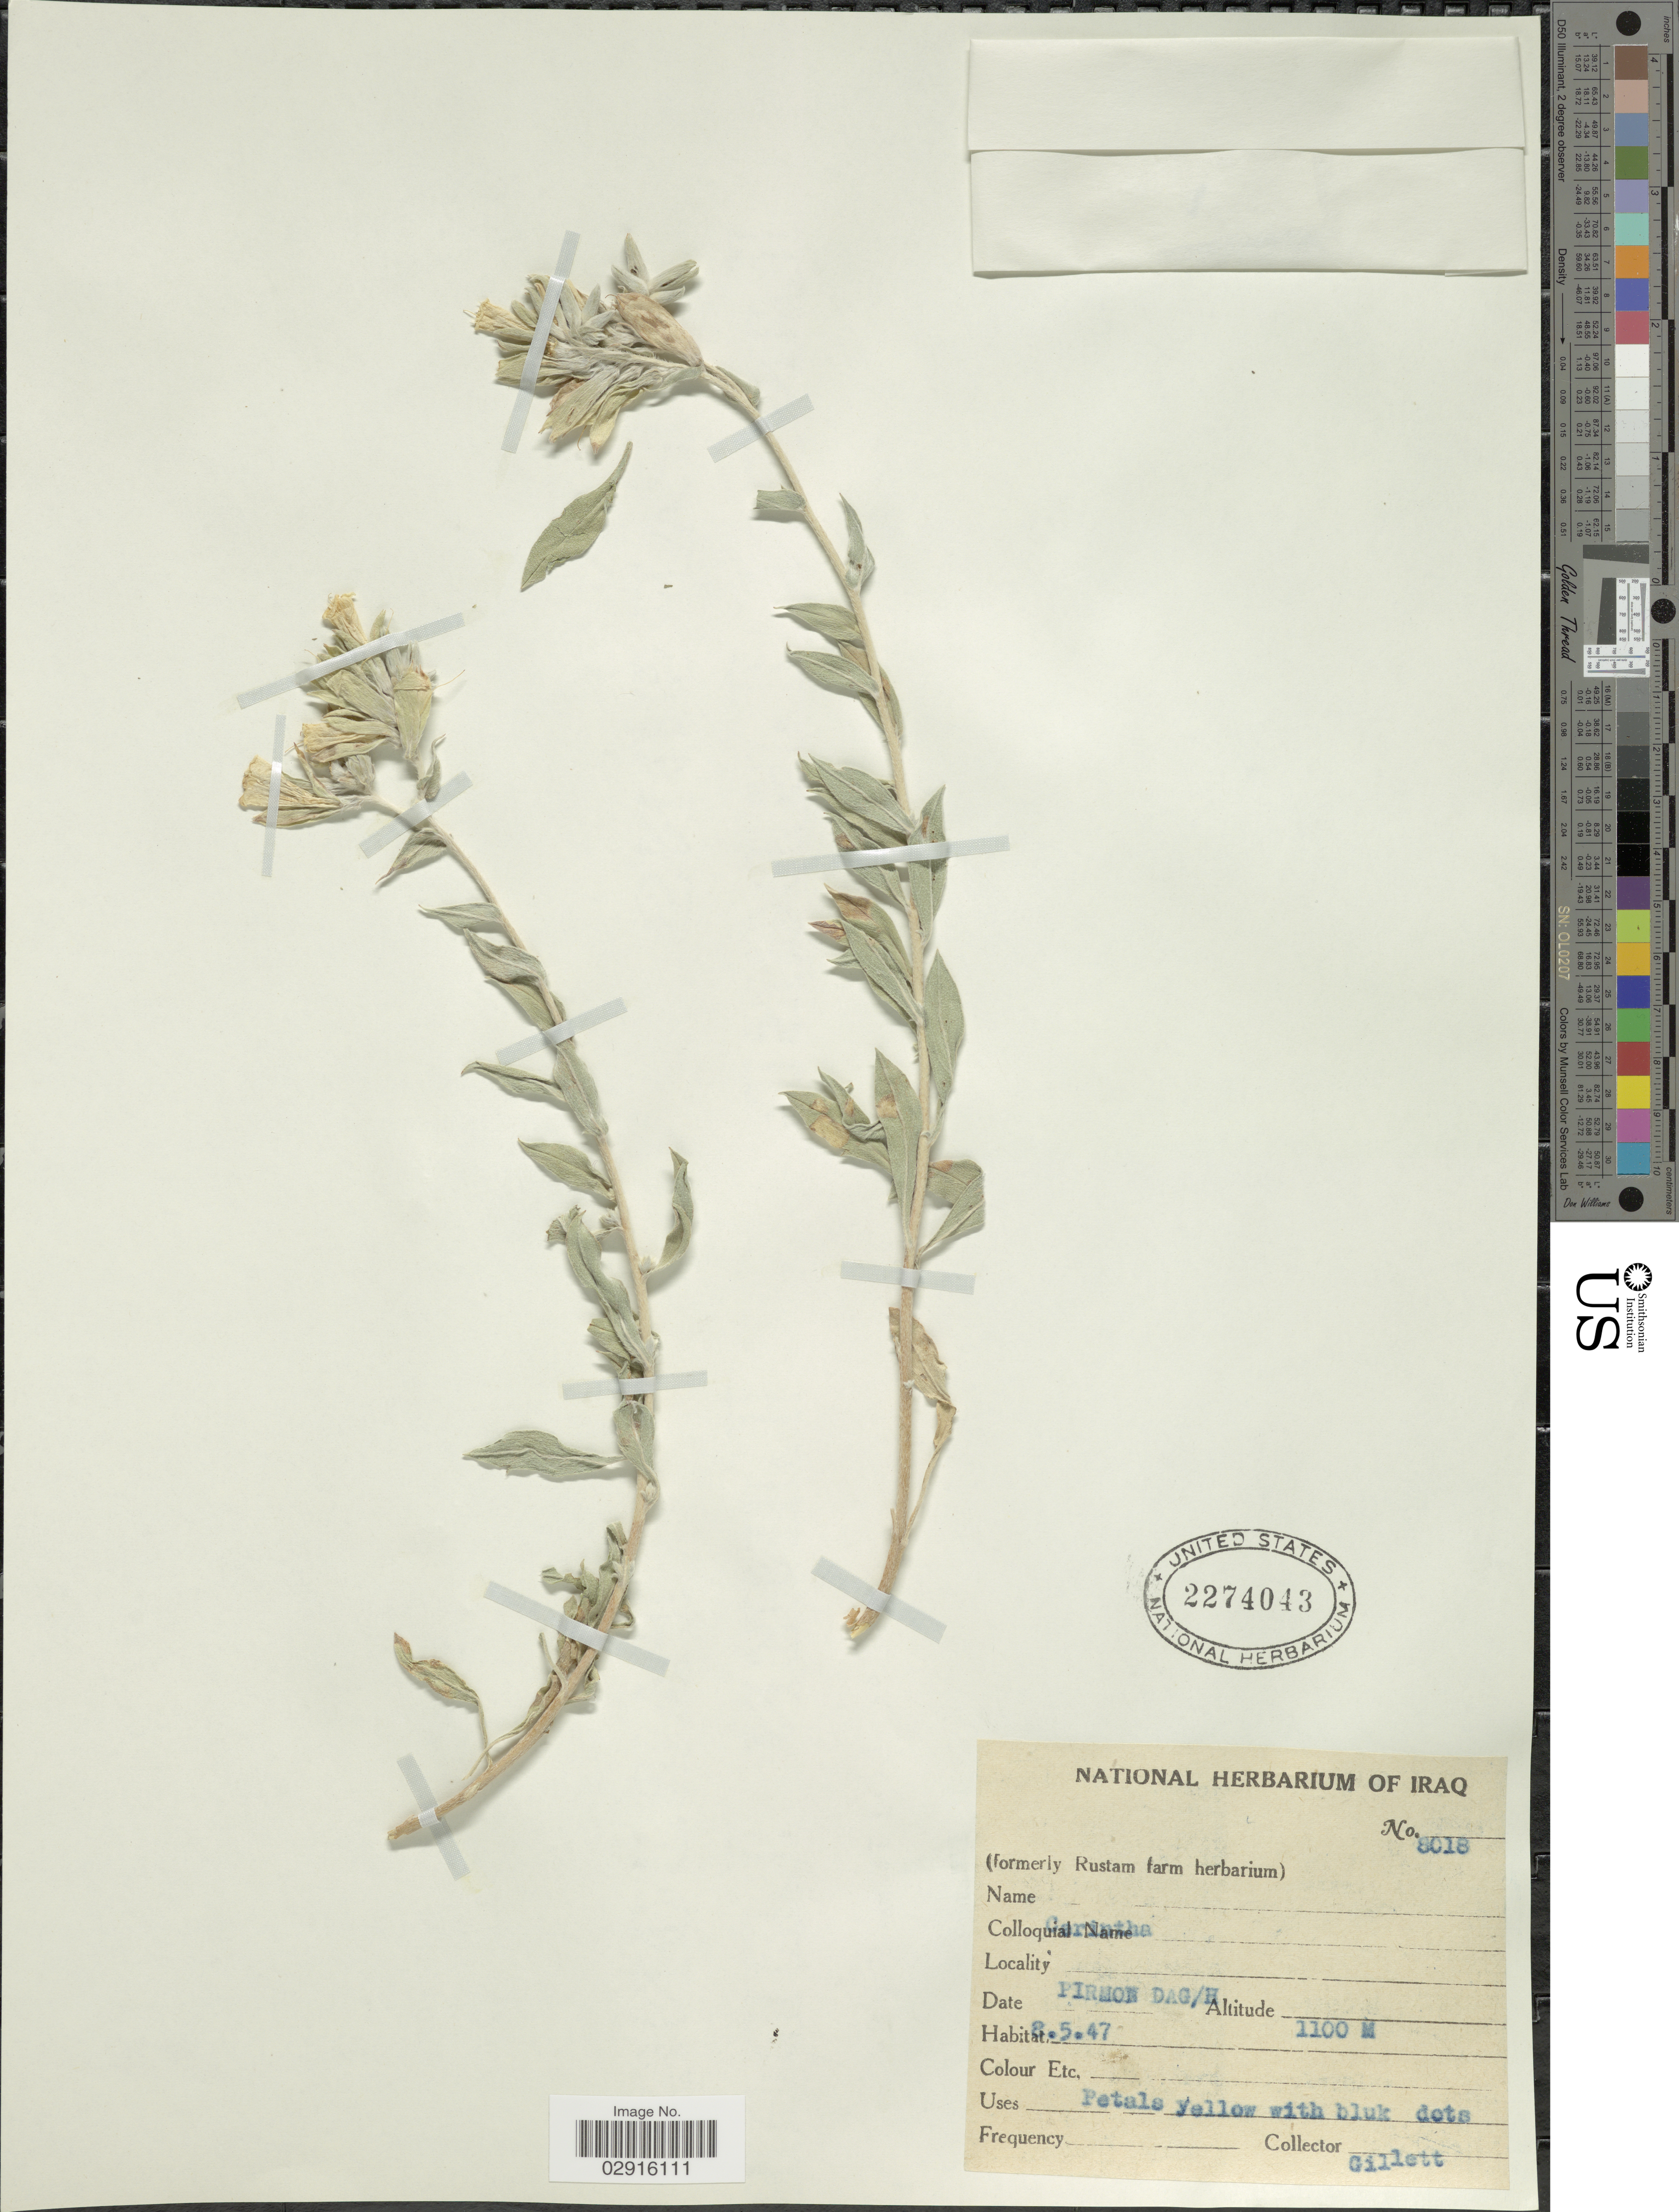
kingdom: Plantae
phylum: Tracheophyta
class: Magnoliopsida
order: Boraginales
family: Boraginaceae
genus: Cerinthe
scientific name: Cerinthe sp.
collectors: Gillett, --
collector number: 8018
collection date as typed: Transcribed d/m/y: 8/5/47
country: Iraq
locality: Pirmon Dag/H.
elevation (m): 1100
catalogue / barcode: US 2274043